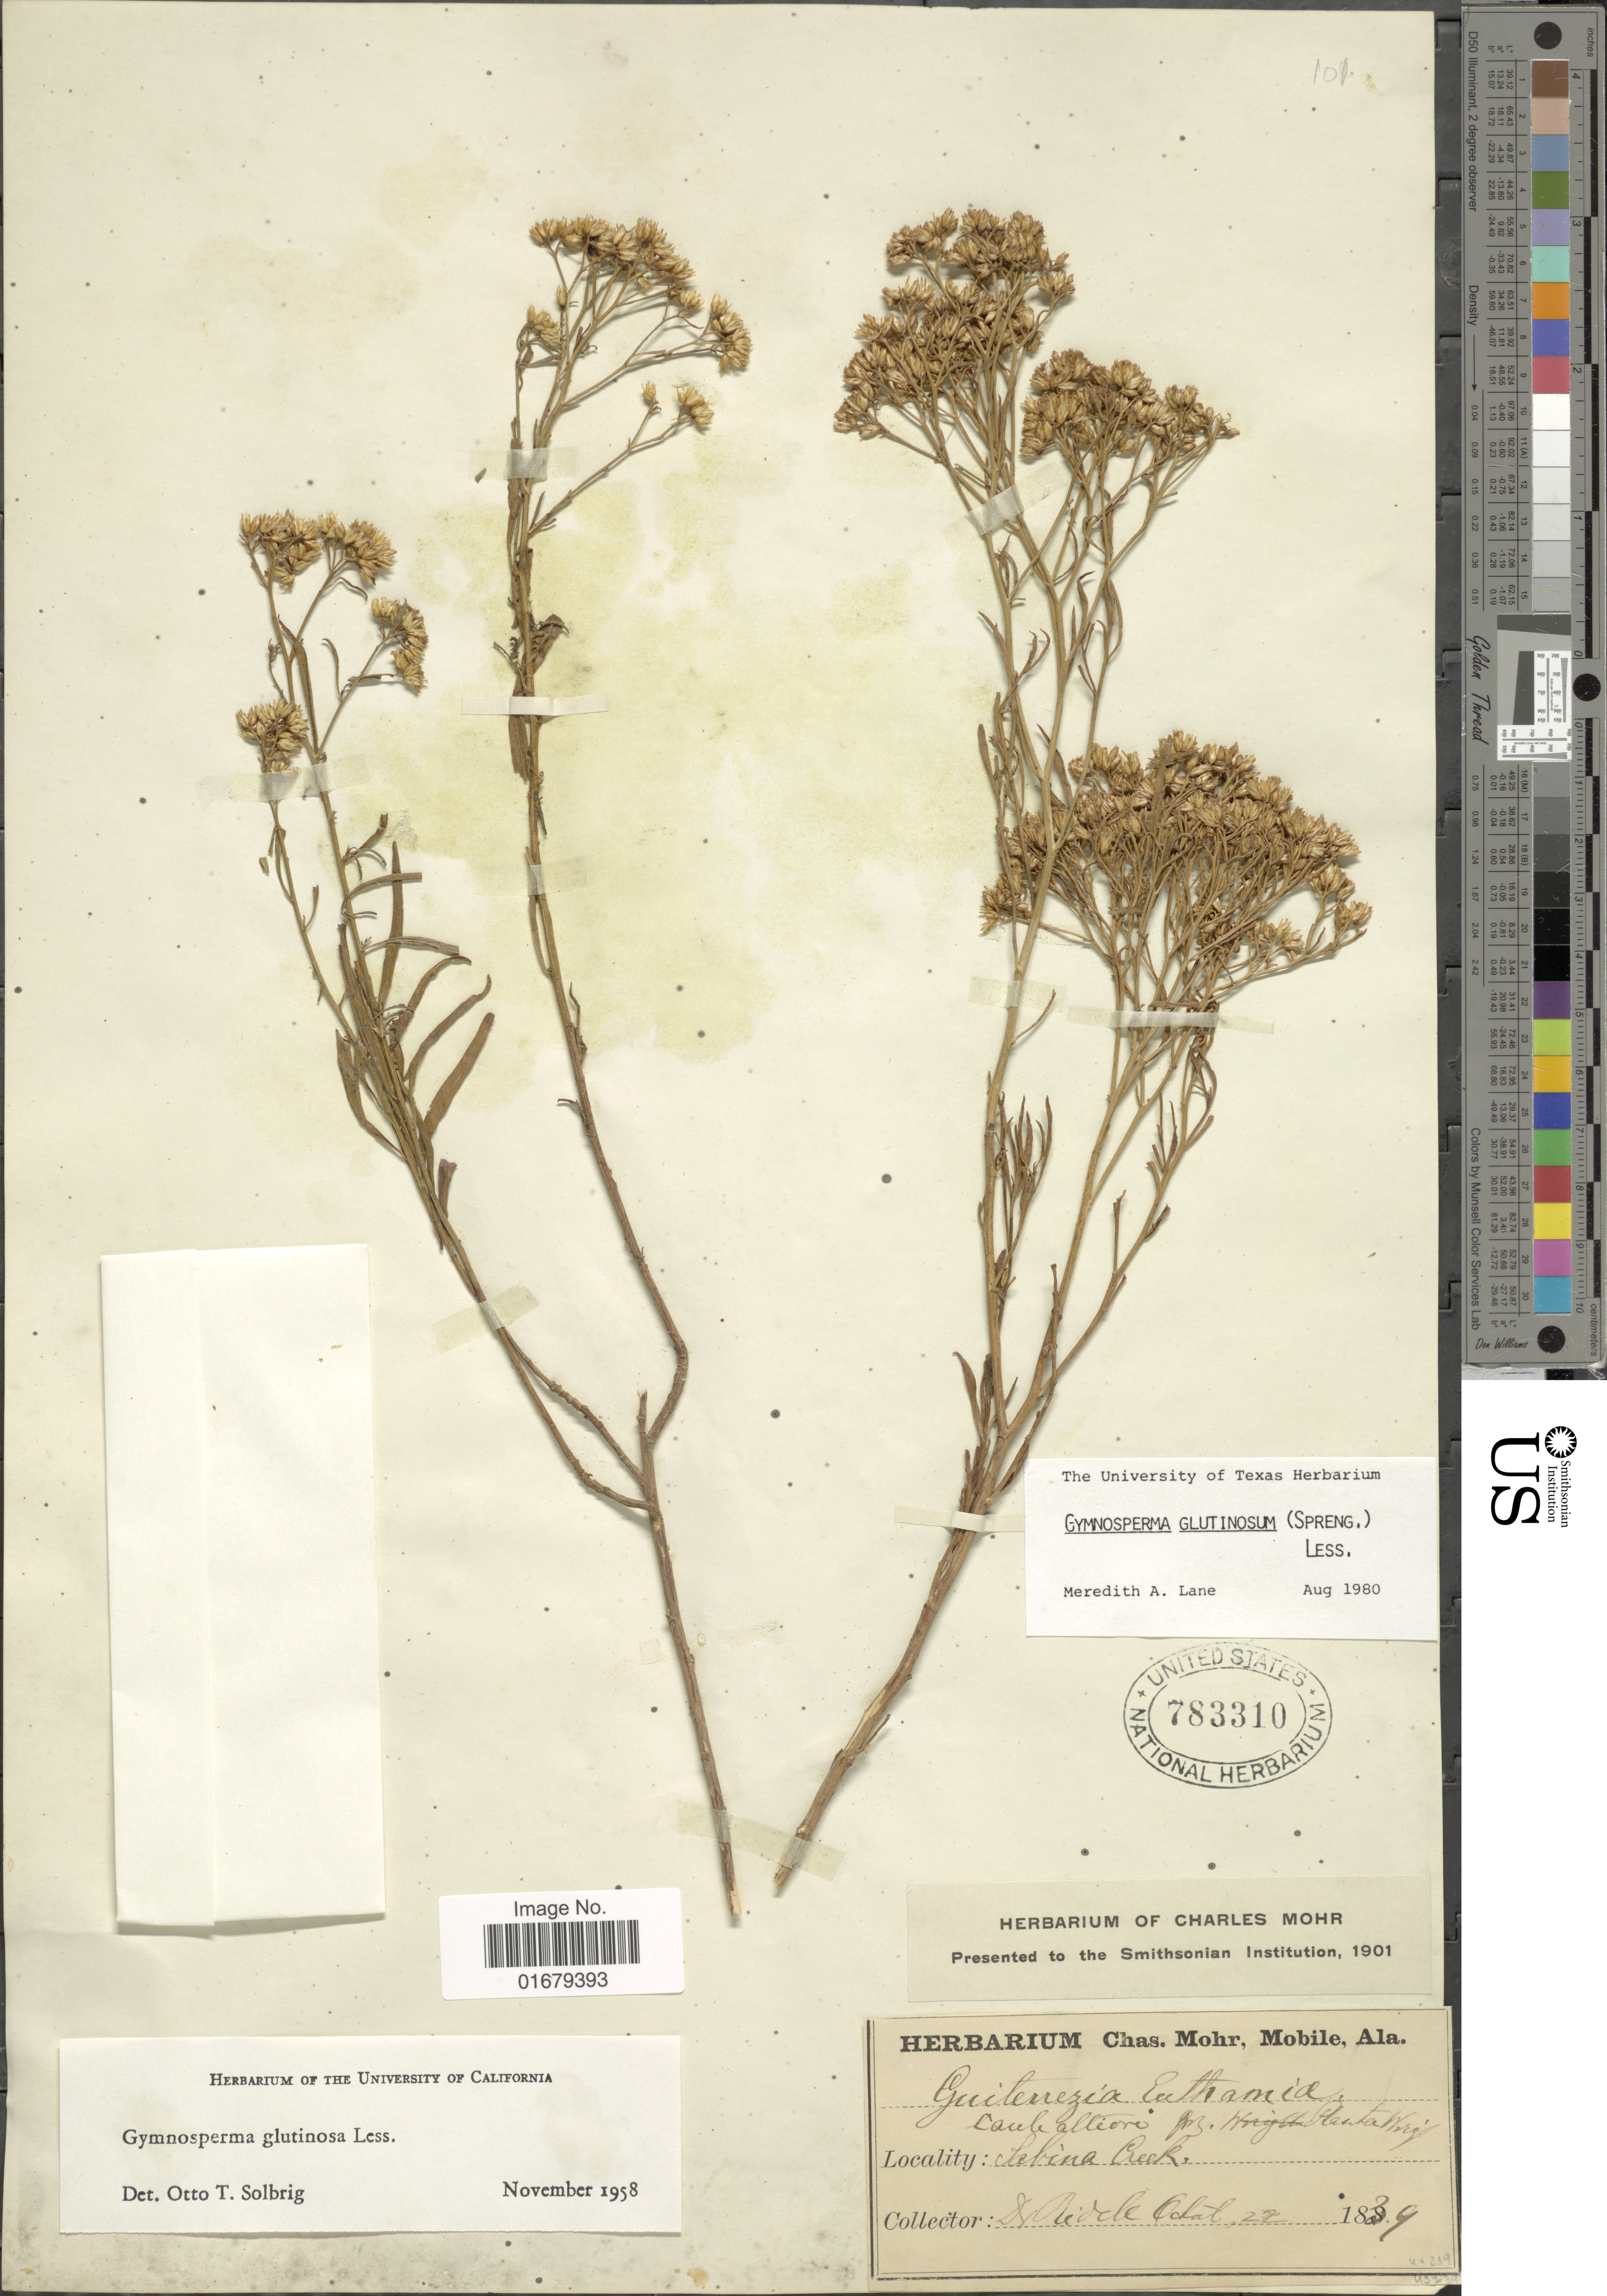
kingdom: Plantae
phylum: Tracheophyta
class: Magnoliopsida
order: Asterales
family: Asteraceae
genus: Gymnosperma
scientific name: Gymnosperma glutinosum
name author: (Spreng.) Less.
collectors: -. Ridele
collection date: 1839-10-22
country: United States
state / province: Texas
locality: Sabina Creek.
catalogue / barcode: US 783310